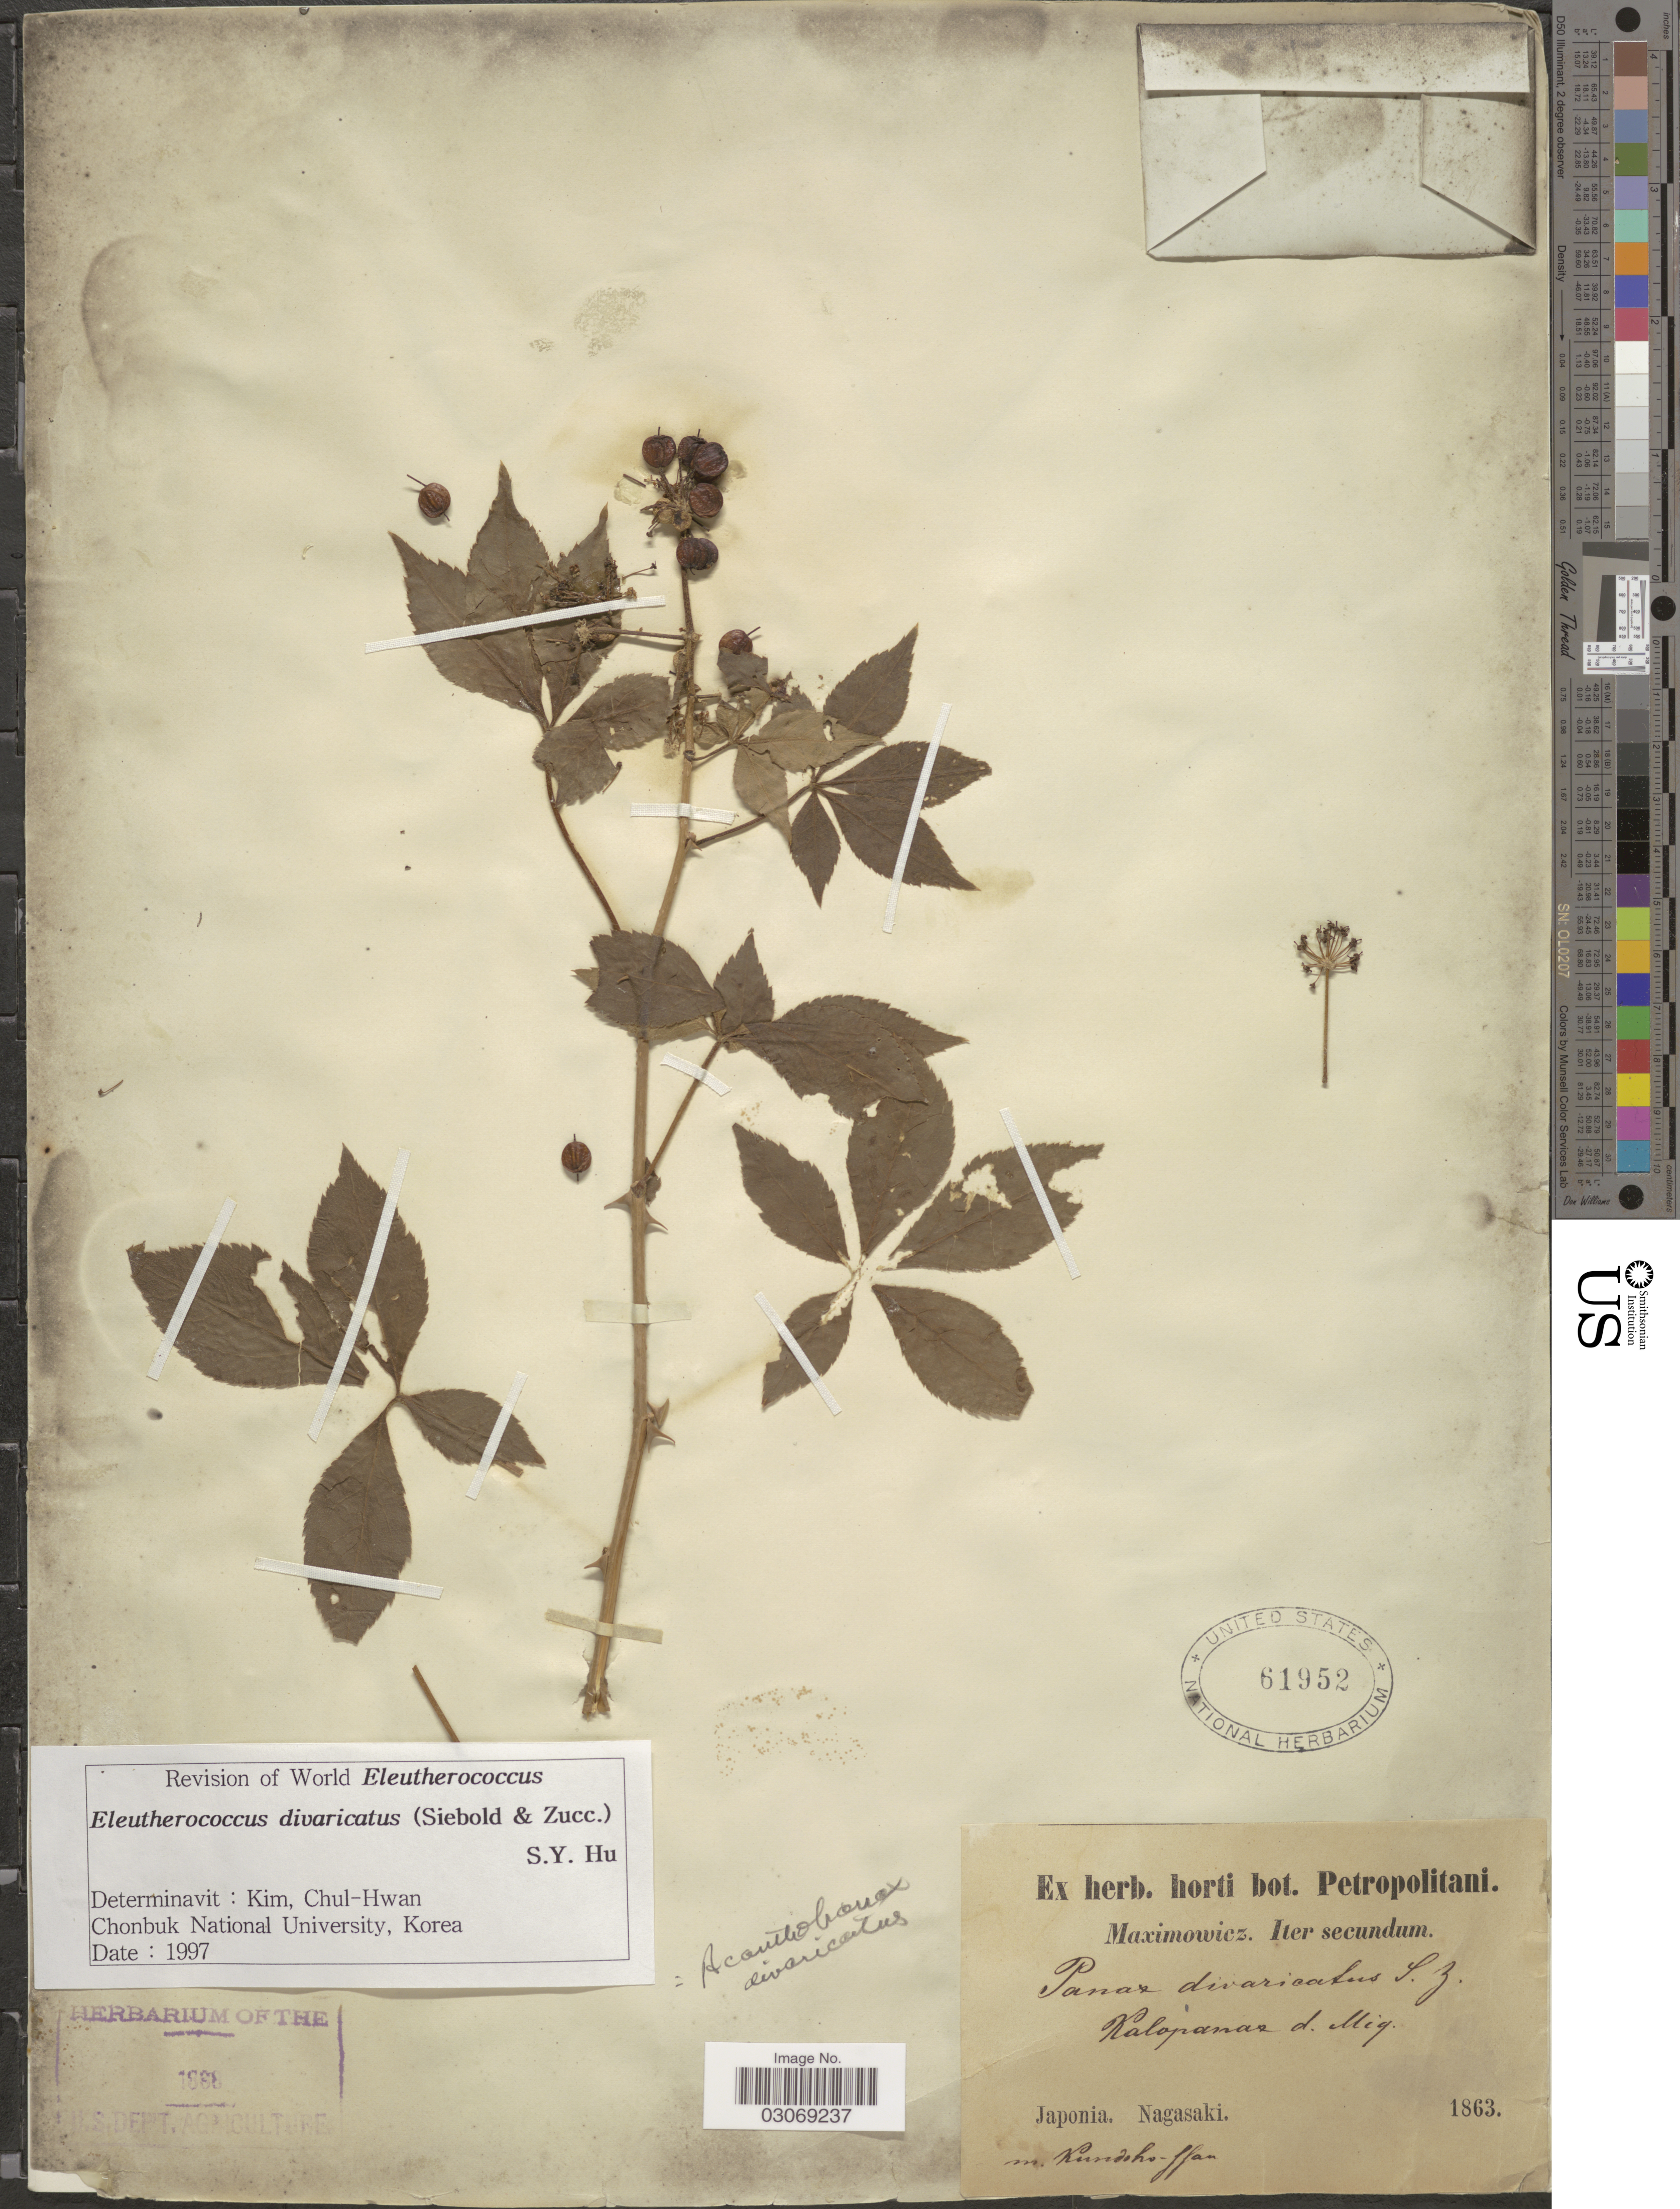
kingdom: Plantae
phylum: Tracheophyta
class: Magnoliopsida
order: Apiales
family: Araliaceae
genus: Eleutherococcus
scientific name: Eleutherococcus divaricatus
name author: (Siebold & Zucc.) S.Y. Hu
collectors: Maximowicz, --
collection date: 1863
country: Japan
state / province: Nagasaki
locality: Nagasaki. nr. Kundsho-san.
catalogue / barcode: US 61952